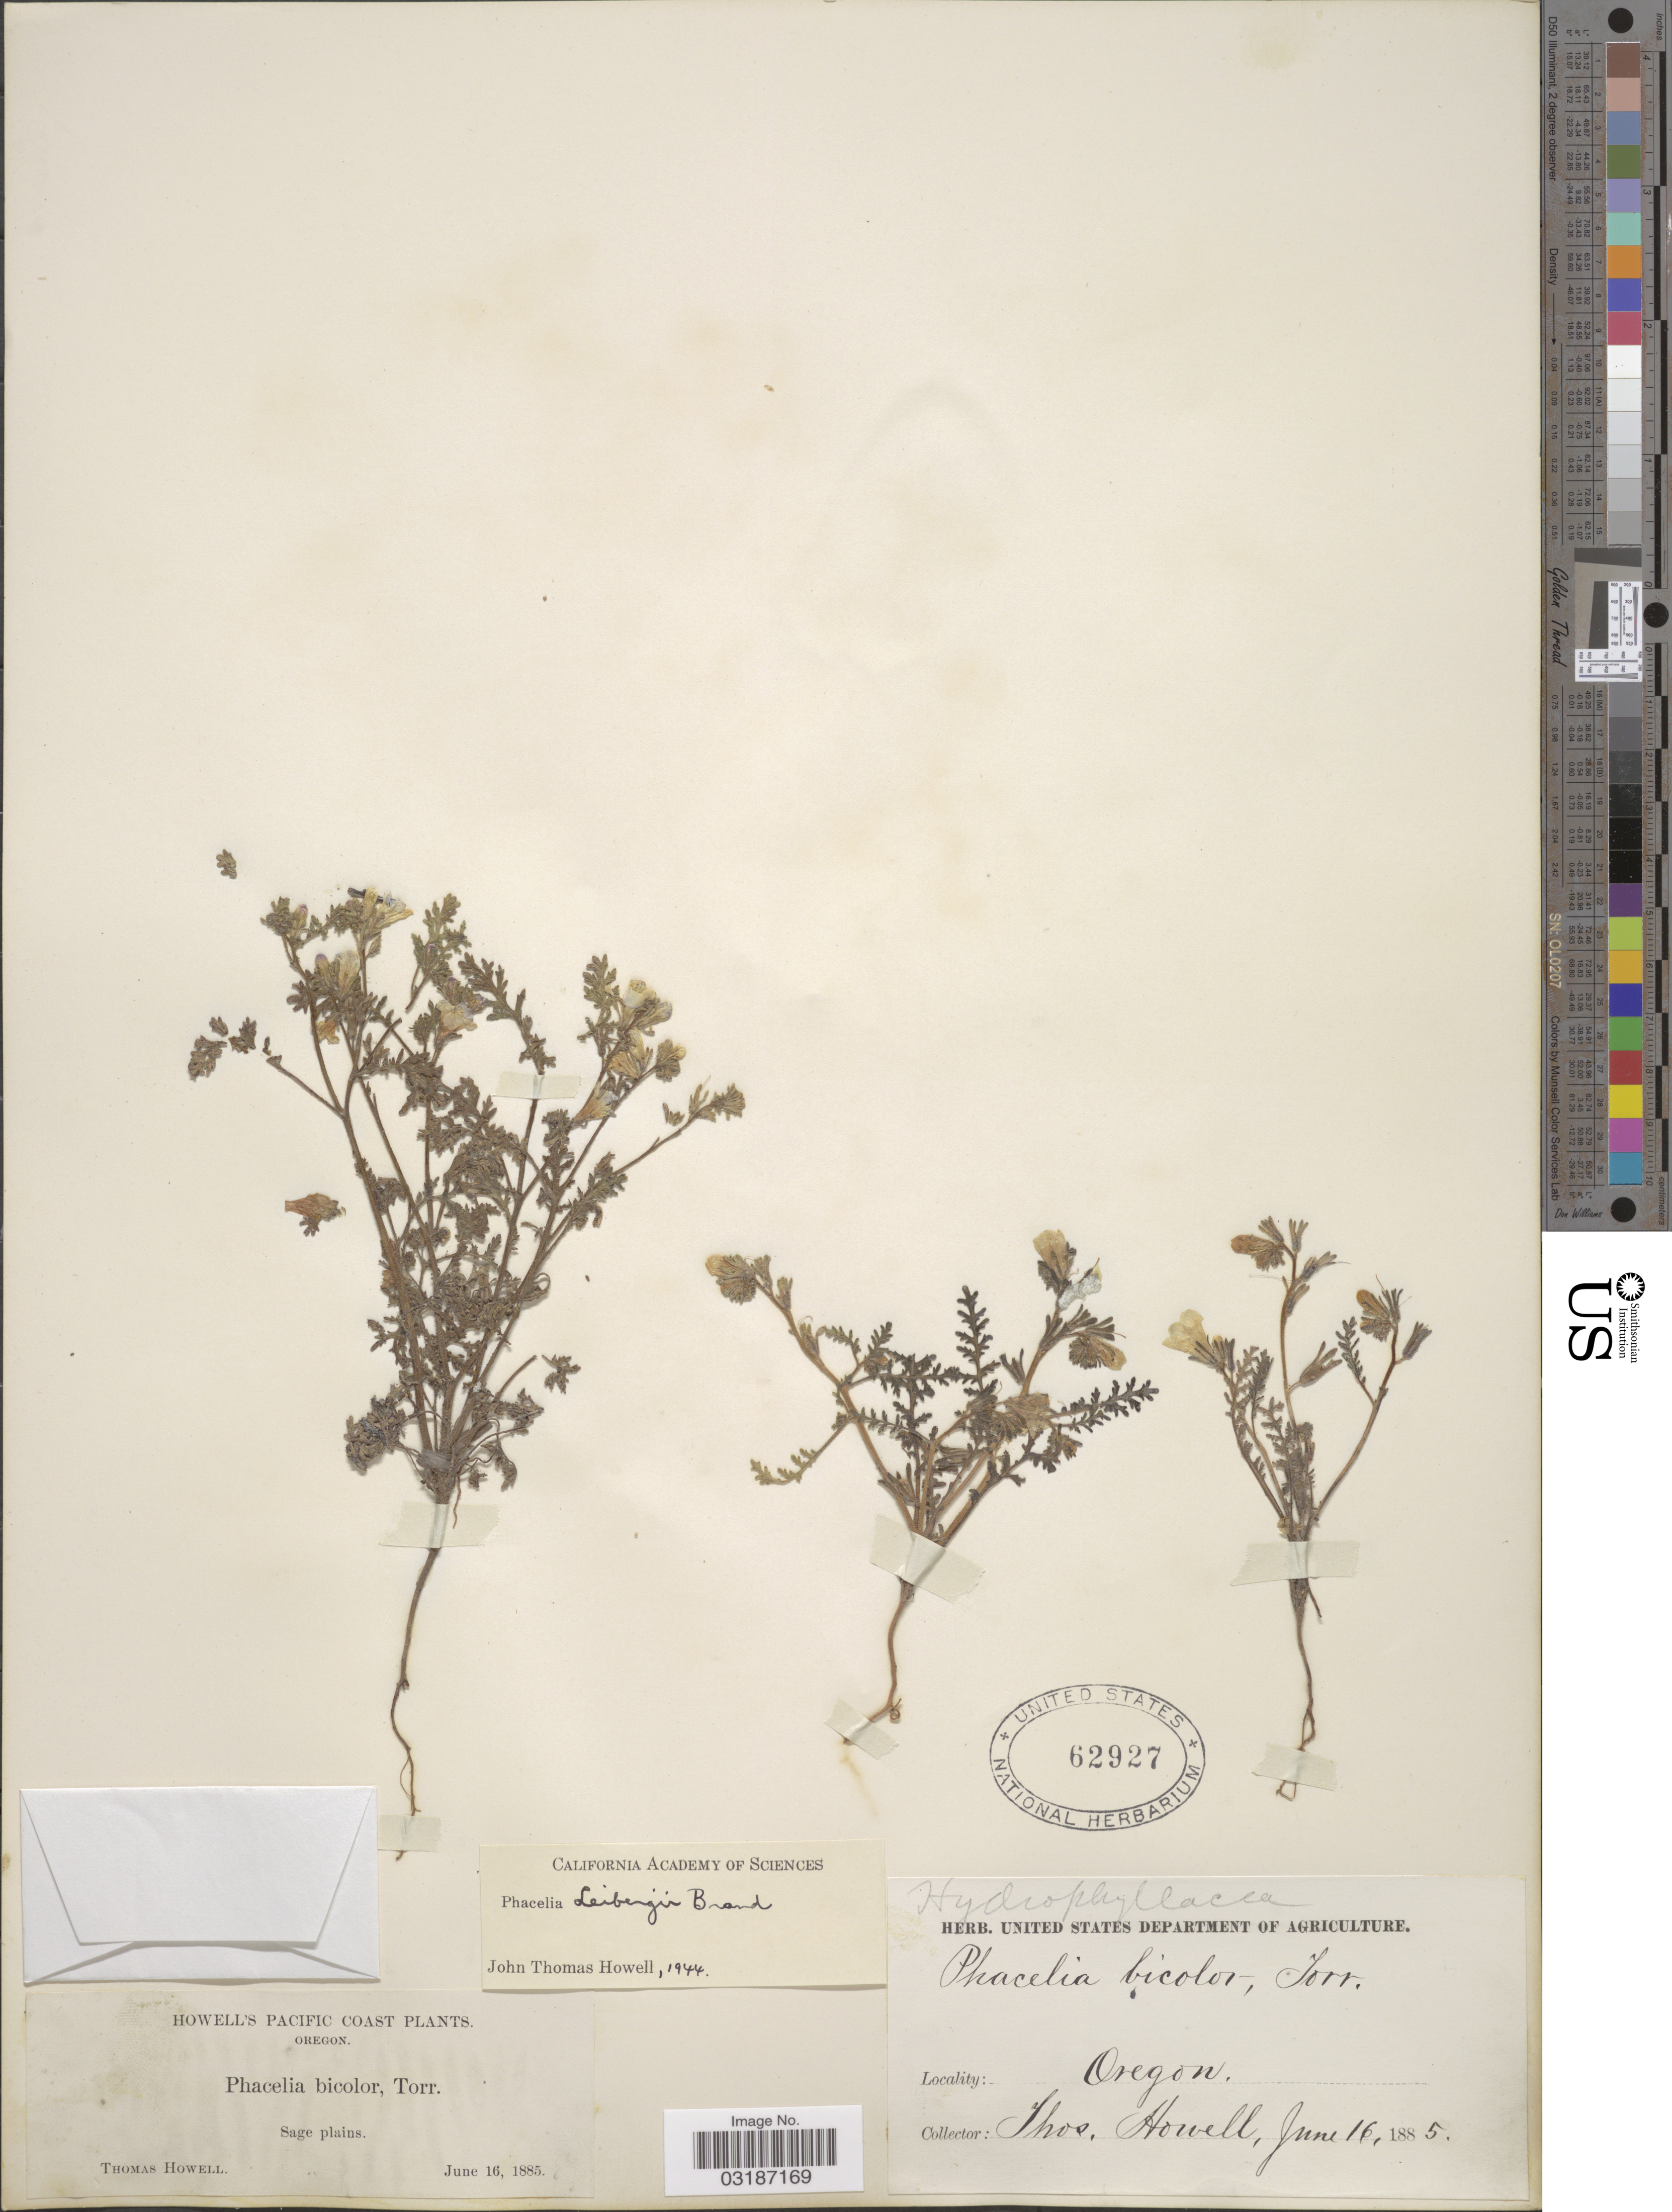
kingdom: Plantae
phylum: Tracheophyta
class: Magnoliopsida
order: Boraginales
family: Hydrophyllaceae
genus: Phacelia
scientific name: Phacelia leibergii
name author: Brand in Engl.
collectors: T. Howell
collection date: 1885-06-16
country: United States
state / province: Oregon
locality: Pacific Coast. Sage plains.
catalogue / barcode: US 62927